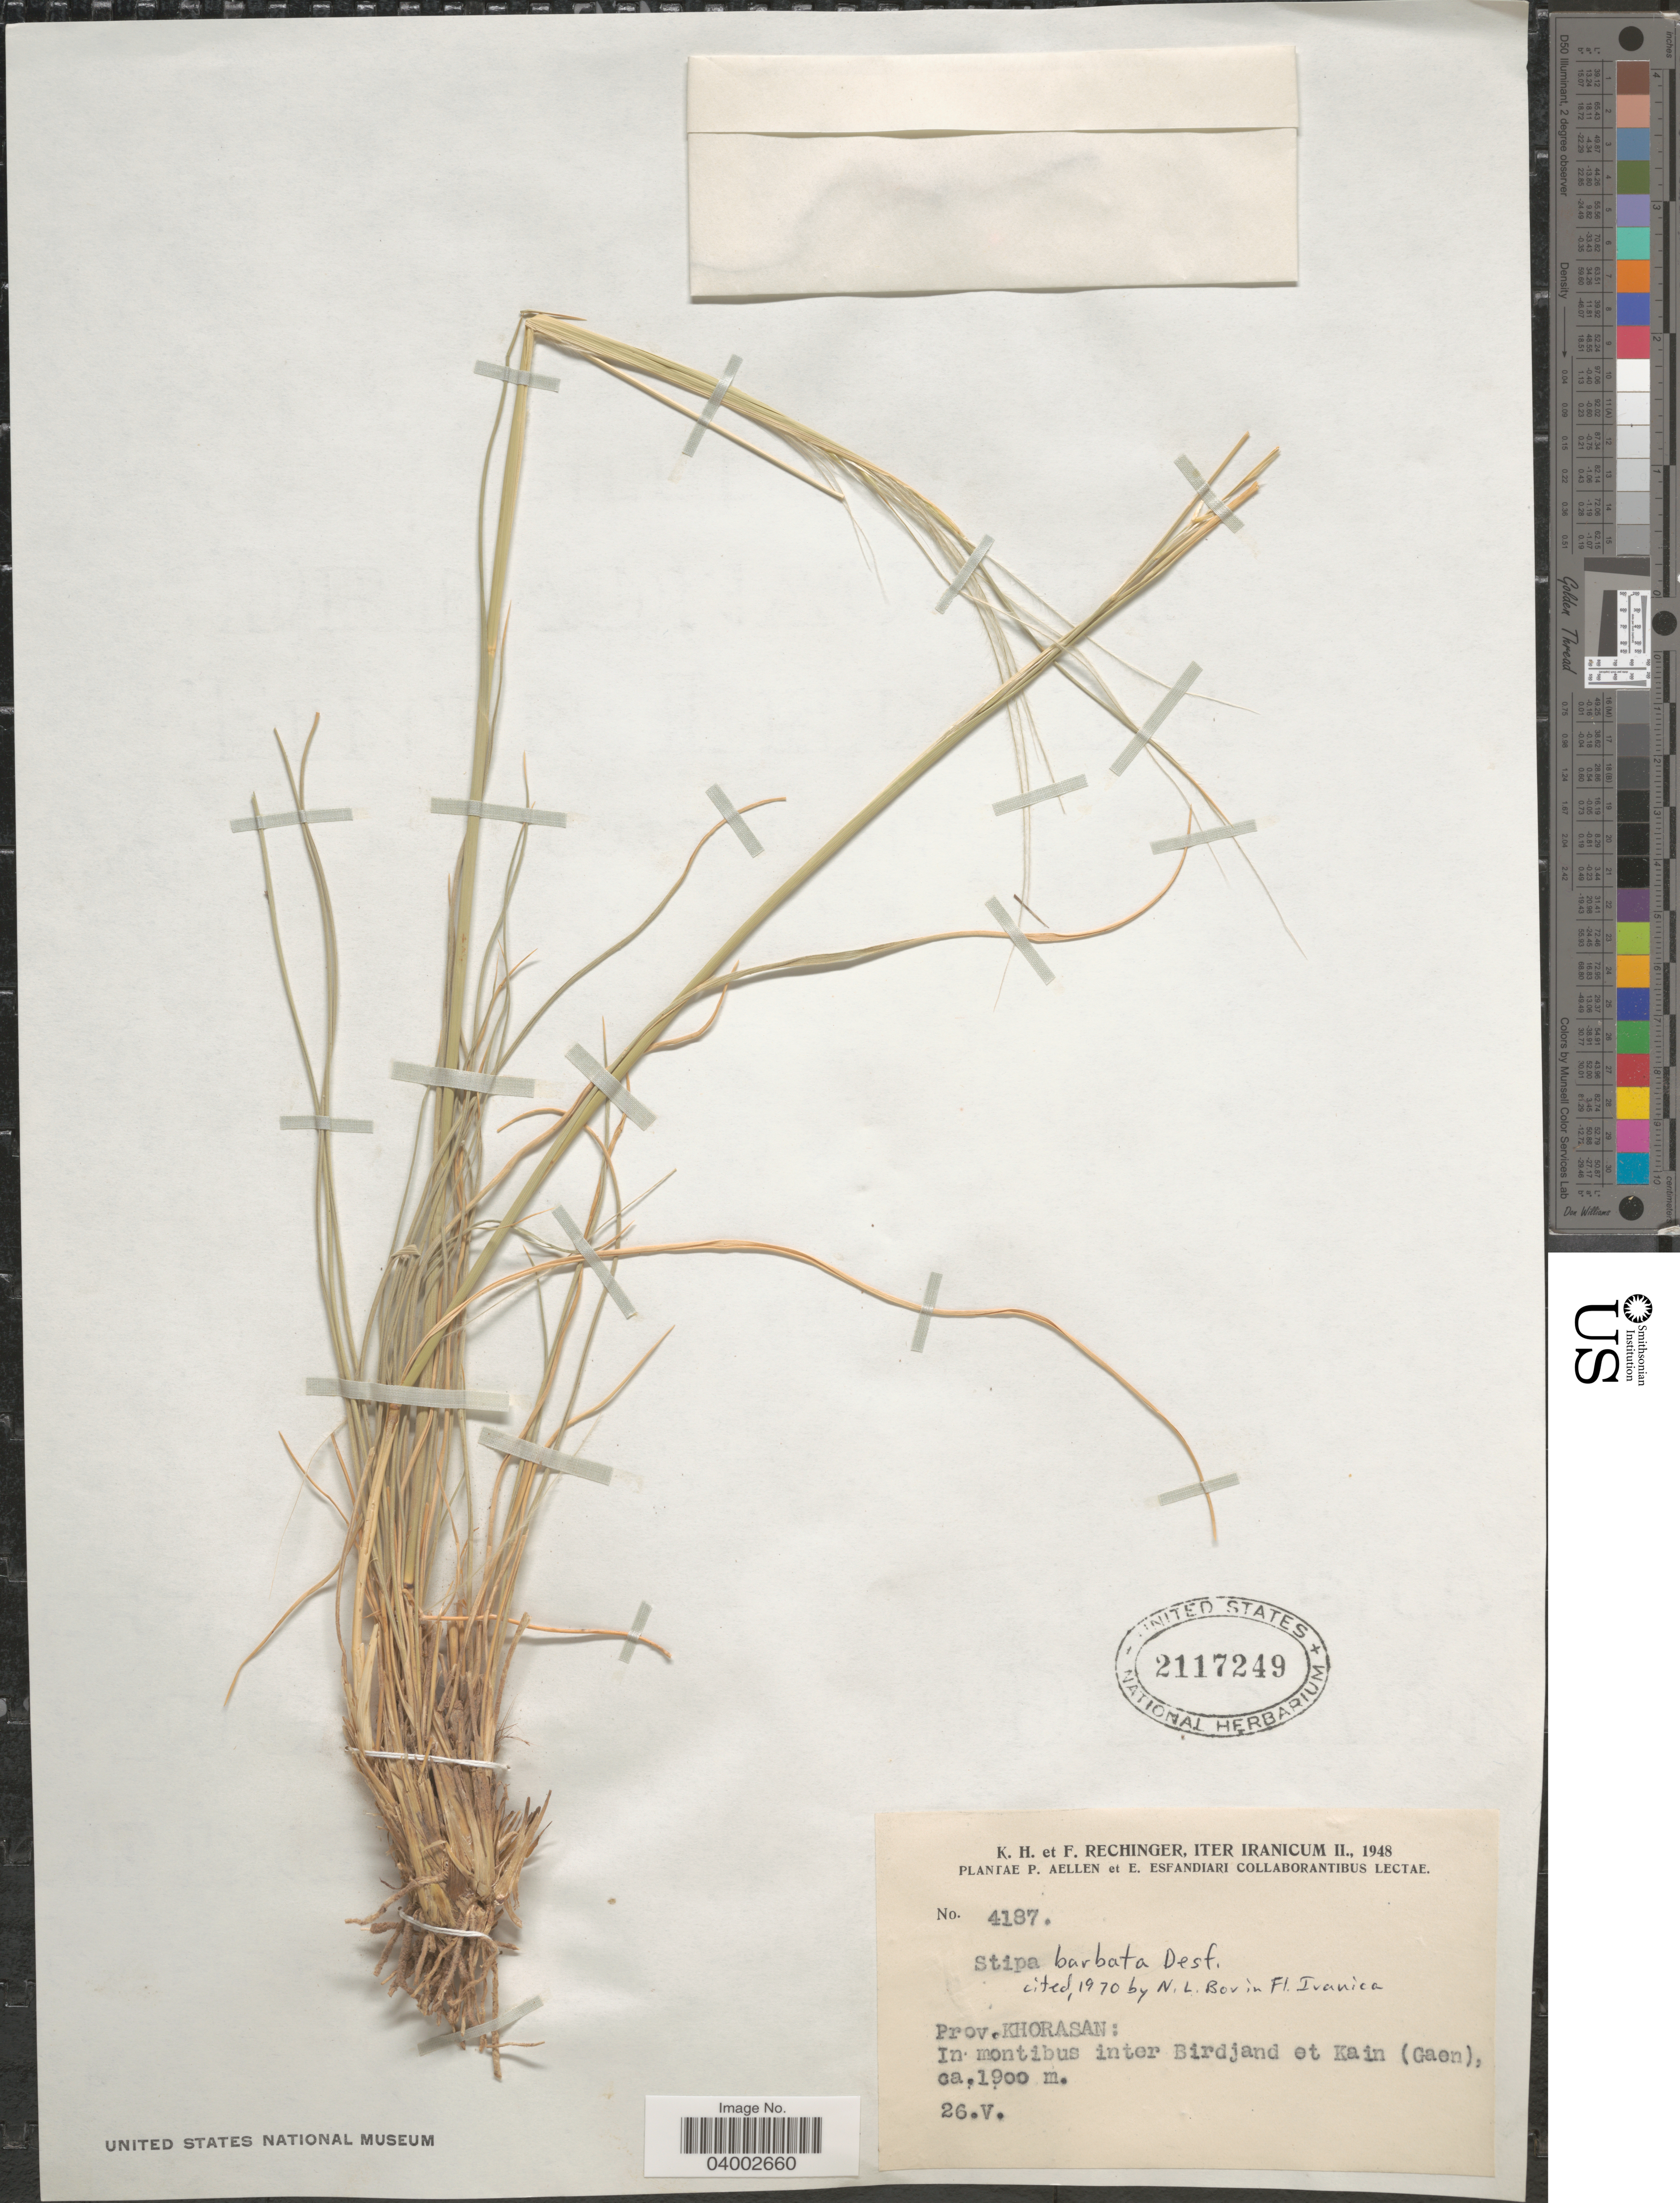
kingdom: Plantae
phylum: Tracheophyta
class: Liliopsida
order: Poales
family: Poaceae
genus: Stipa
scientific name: Stipa barbata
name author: Michx.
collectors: K. H. Rechinger & F. Rechinger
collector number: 4187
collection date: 1948-05-26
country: Iran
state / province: Khorasan [obsolete]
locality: In montibus inter Birdjand et Kain (Gaen).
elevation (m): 1900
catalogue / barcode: US 2117249